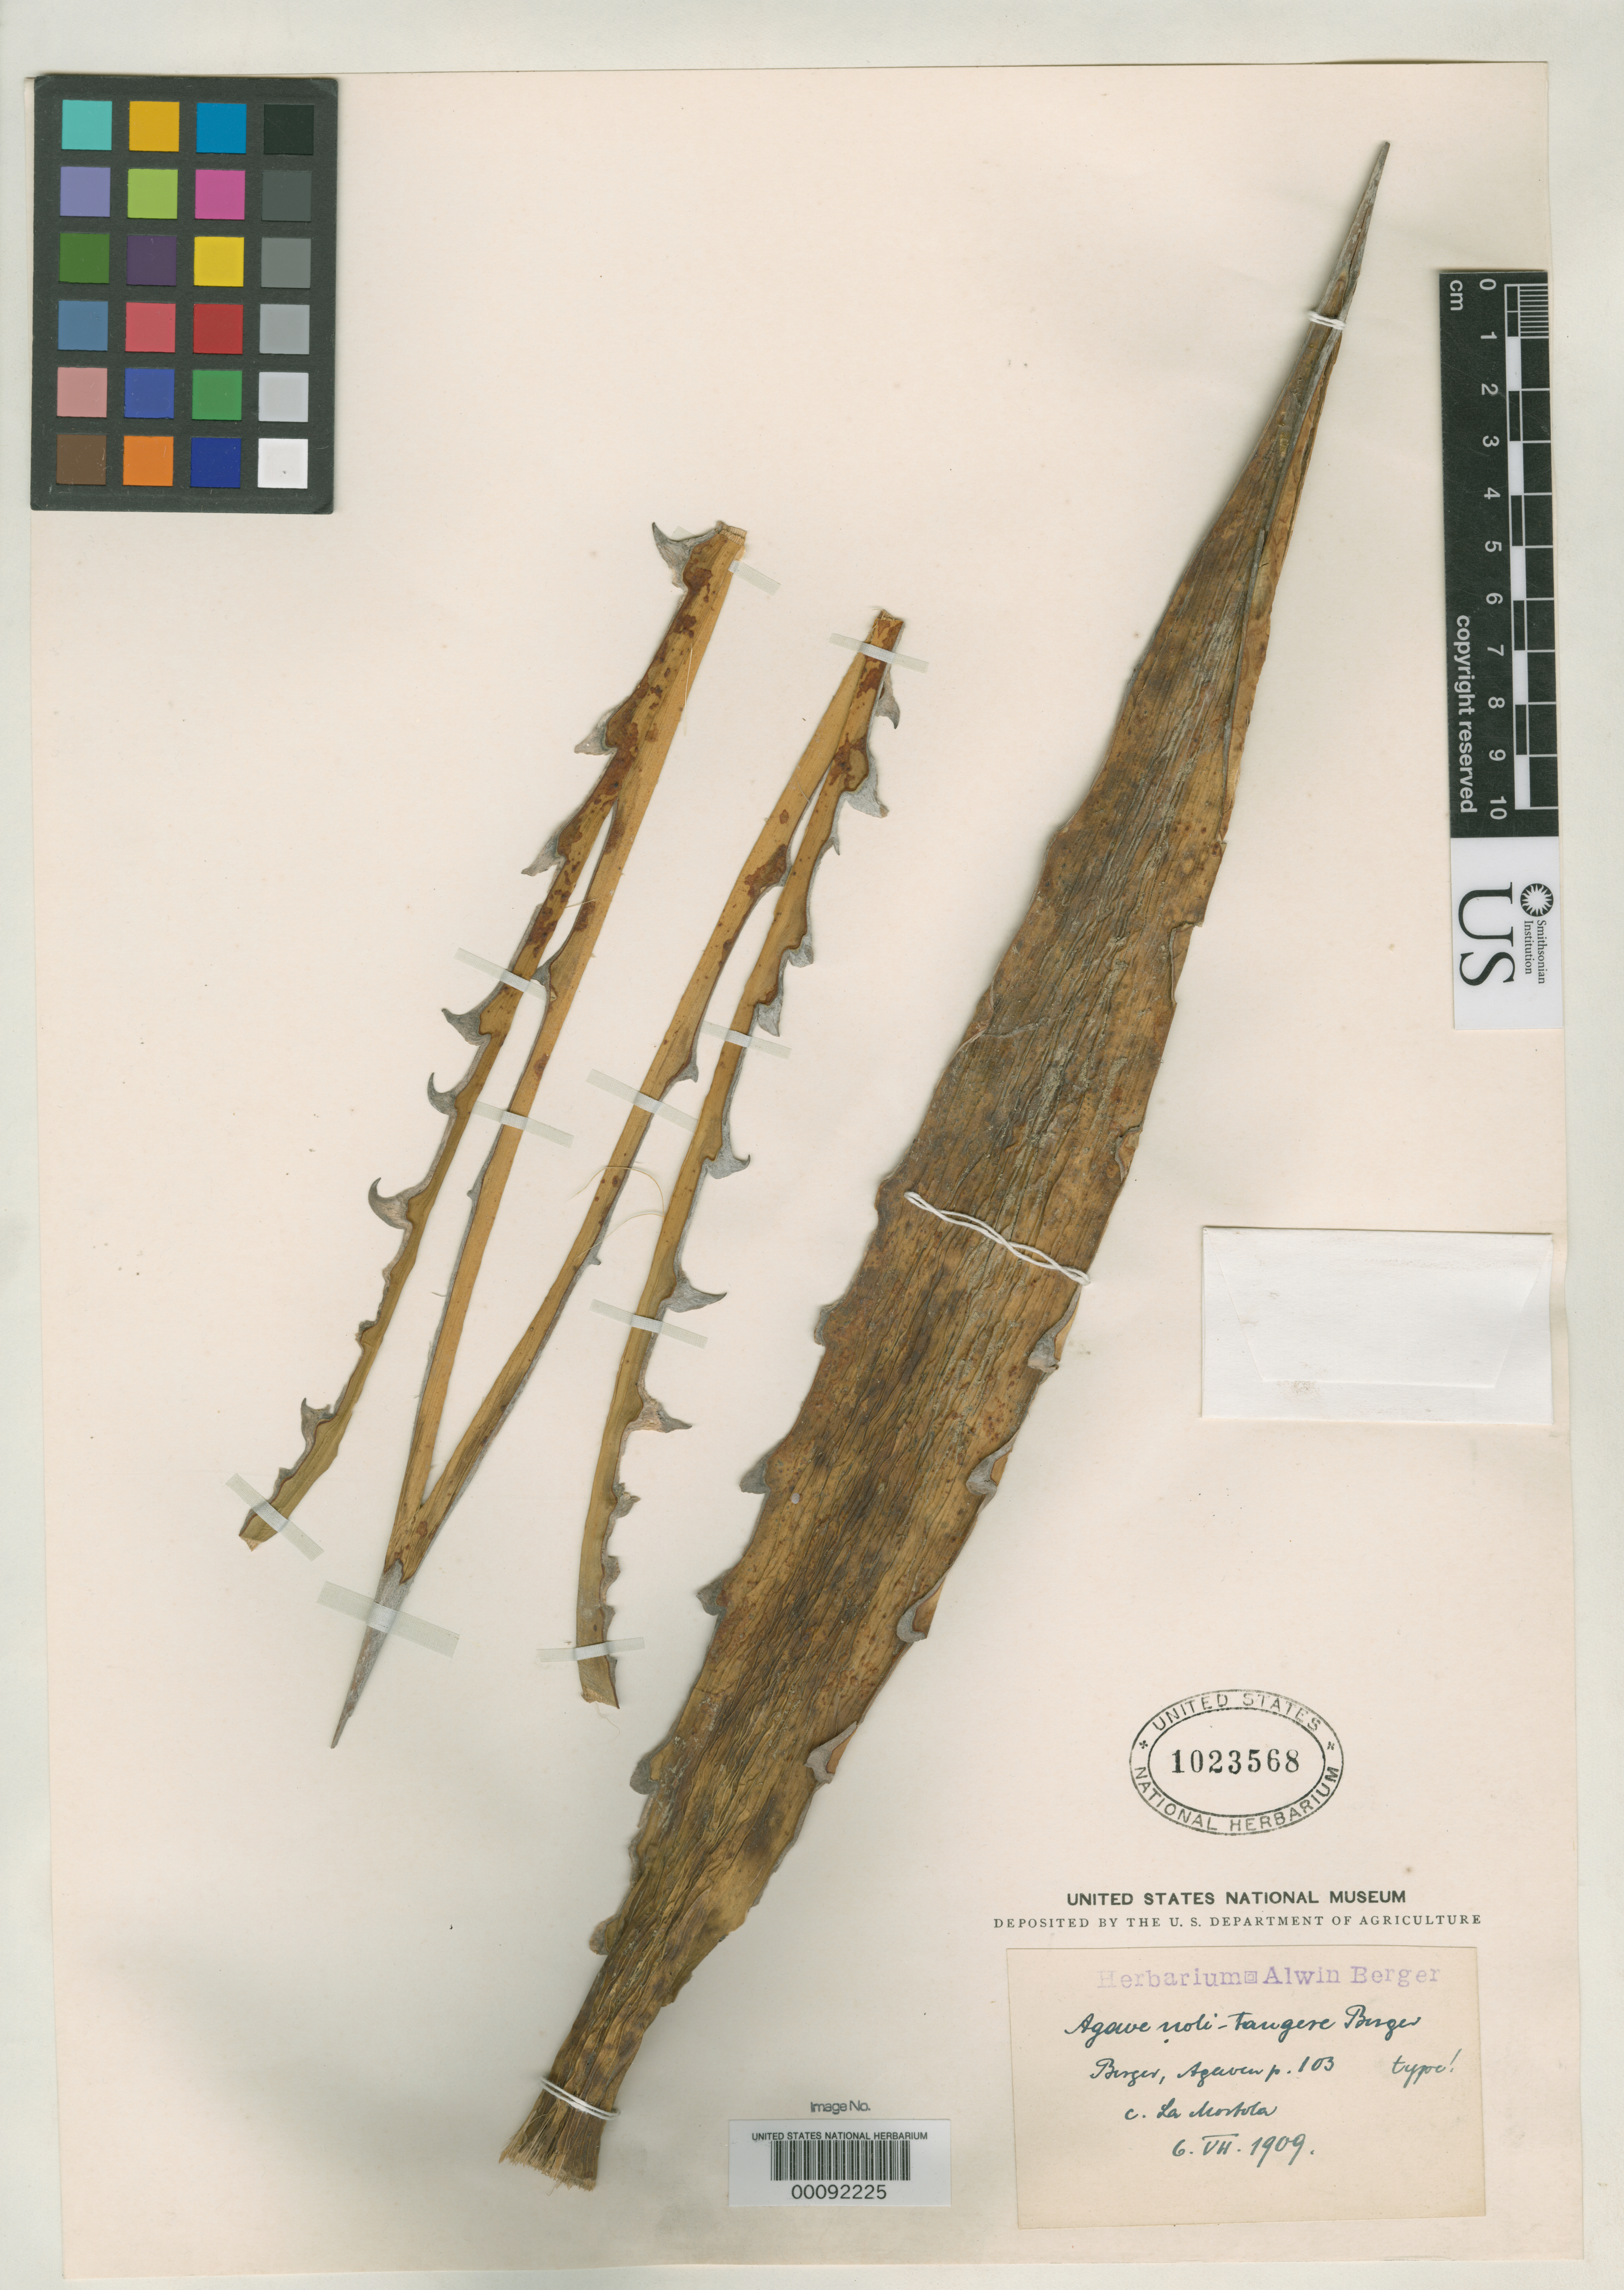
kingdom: Plantae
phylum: Tracheophyta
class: Liliopsida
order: Asparagales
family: Asparagaceae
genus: Agave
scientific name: Agave noli-tangere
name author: A. Berger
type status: Type Collection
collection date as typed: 06 Jul 1909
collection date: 1909-07-06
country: Mexico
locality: Cultivated at La Mortola, Italy.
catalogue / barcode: US 1023568